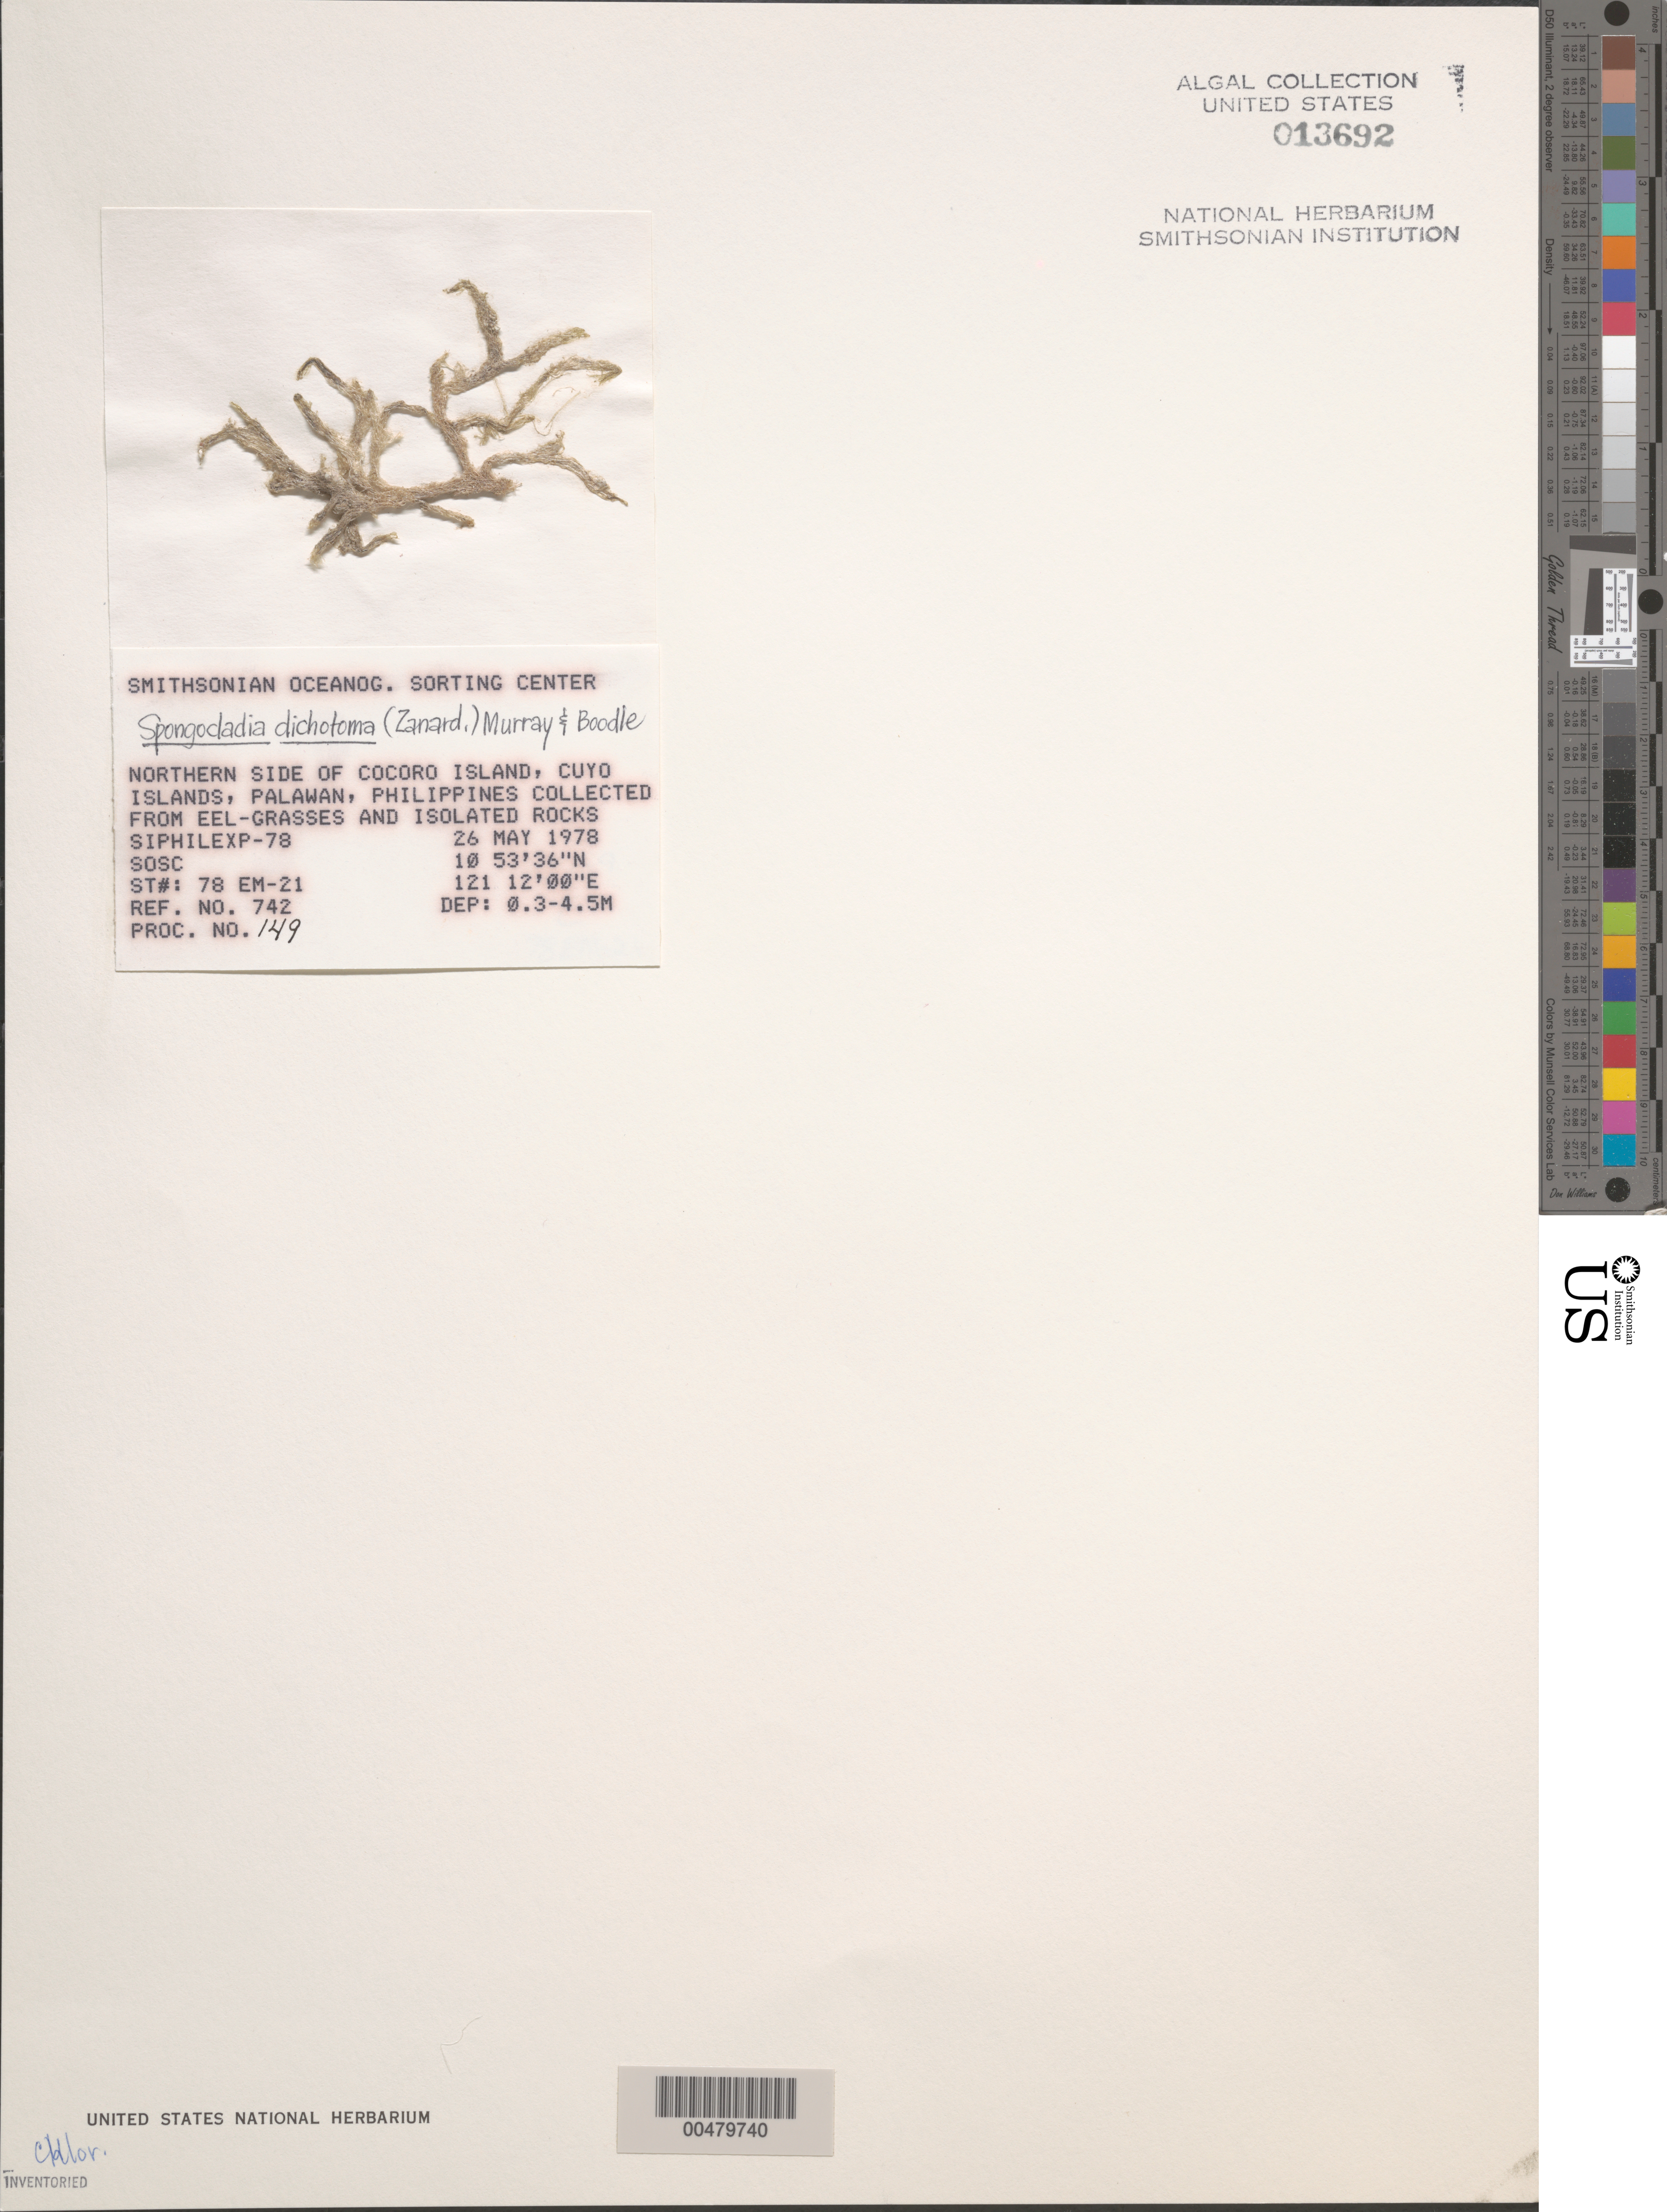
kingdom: Plantae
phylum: Chlorophyta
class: Ulvophyceae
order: Siphonocladales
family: Boodleaceae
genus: Cladophoropsis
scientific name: Cladophoropsis vaucheriaeformis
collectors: SOSC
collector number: Station 78 EM-21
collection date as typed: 26 May 1978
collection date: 1978-05-26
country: Philippines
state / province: Mimaropa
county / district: Palawan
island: Cocoro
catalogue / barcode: US 13692